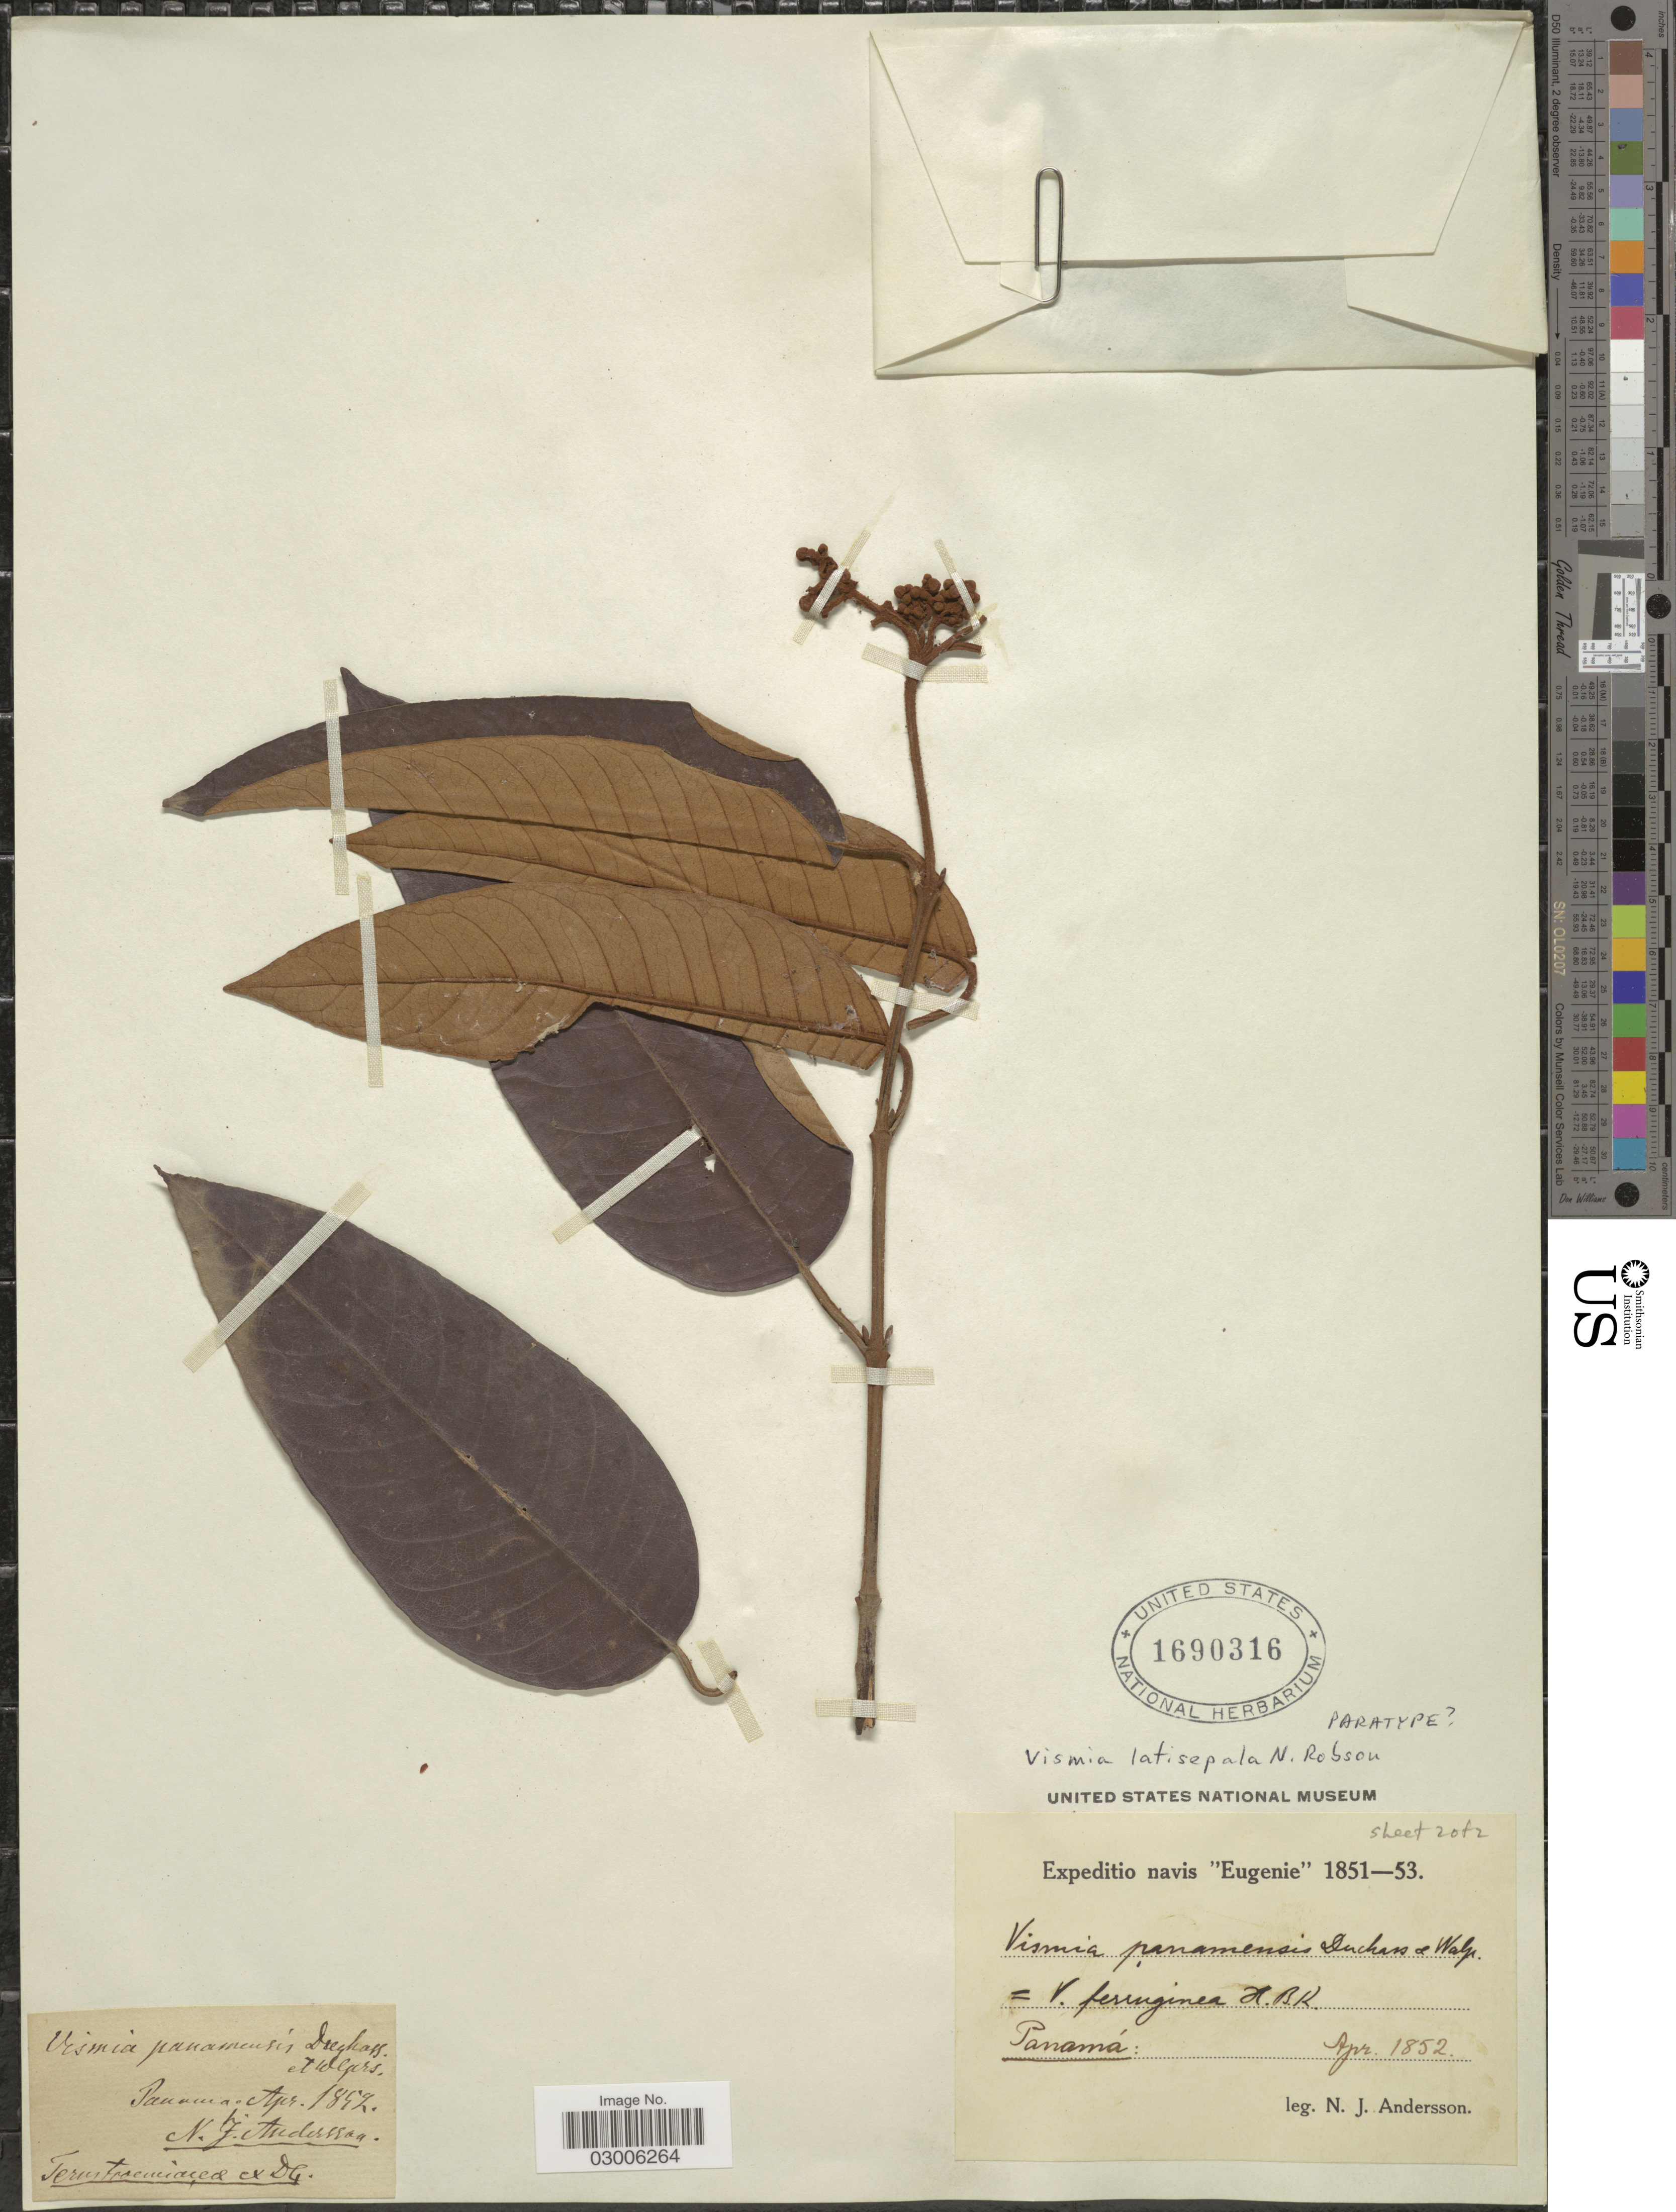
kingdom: Plantae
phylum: Tracheophyta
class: Magnoliopsida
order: Malpighiales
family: Hypericaceae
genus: Vismia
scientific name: Vismia latisepala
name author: N. Robson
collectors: N. J. Andersson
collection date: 1852-04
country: Panama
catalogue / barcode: US 1690316